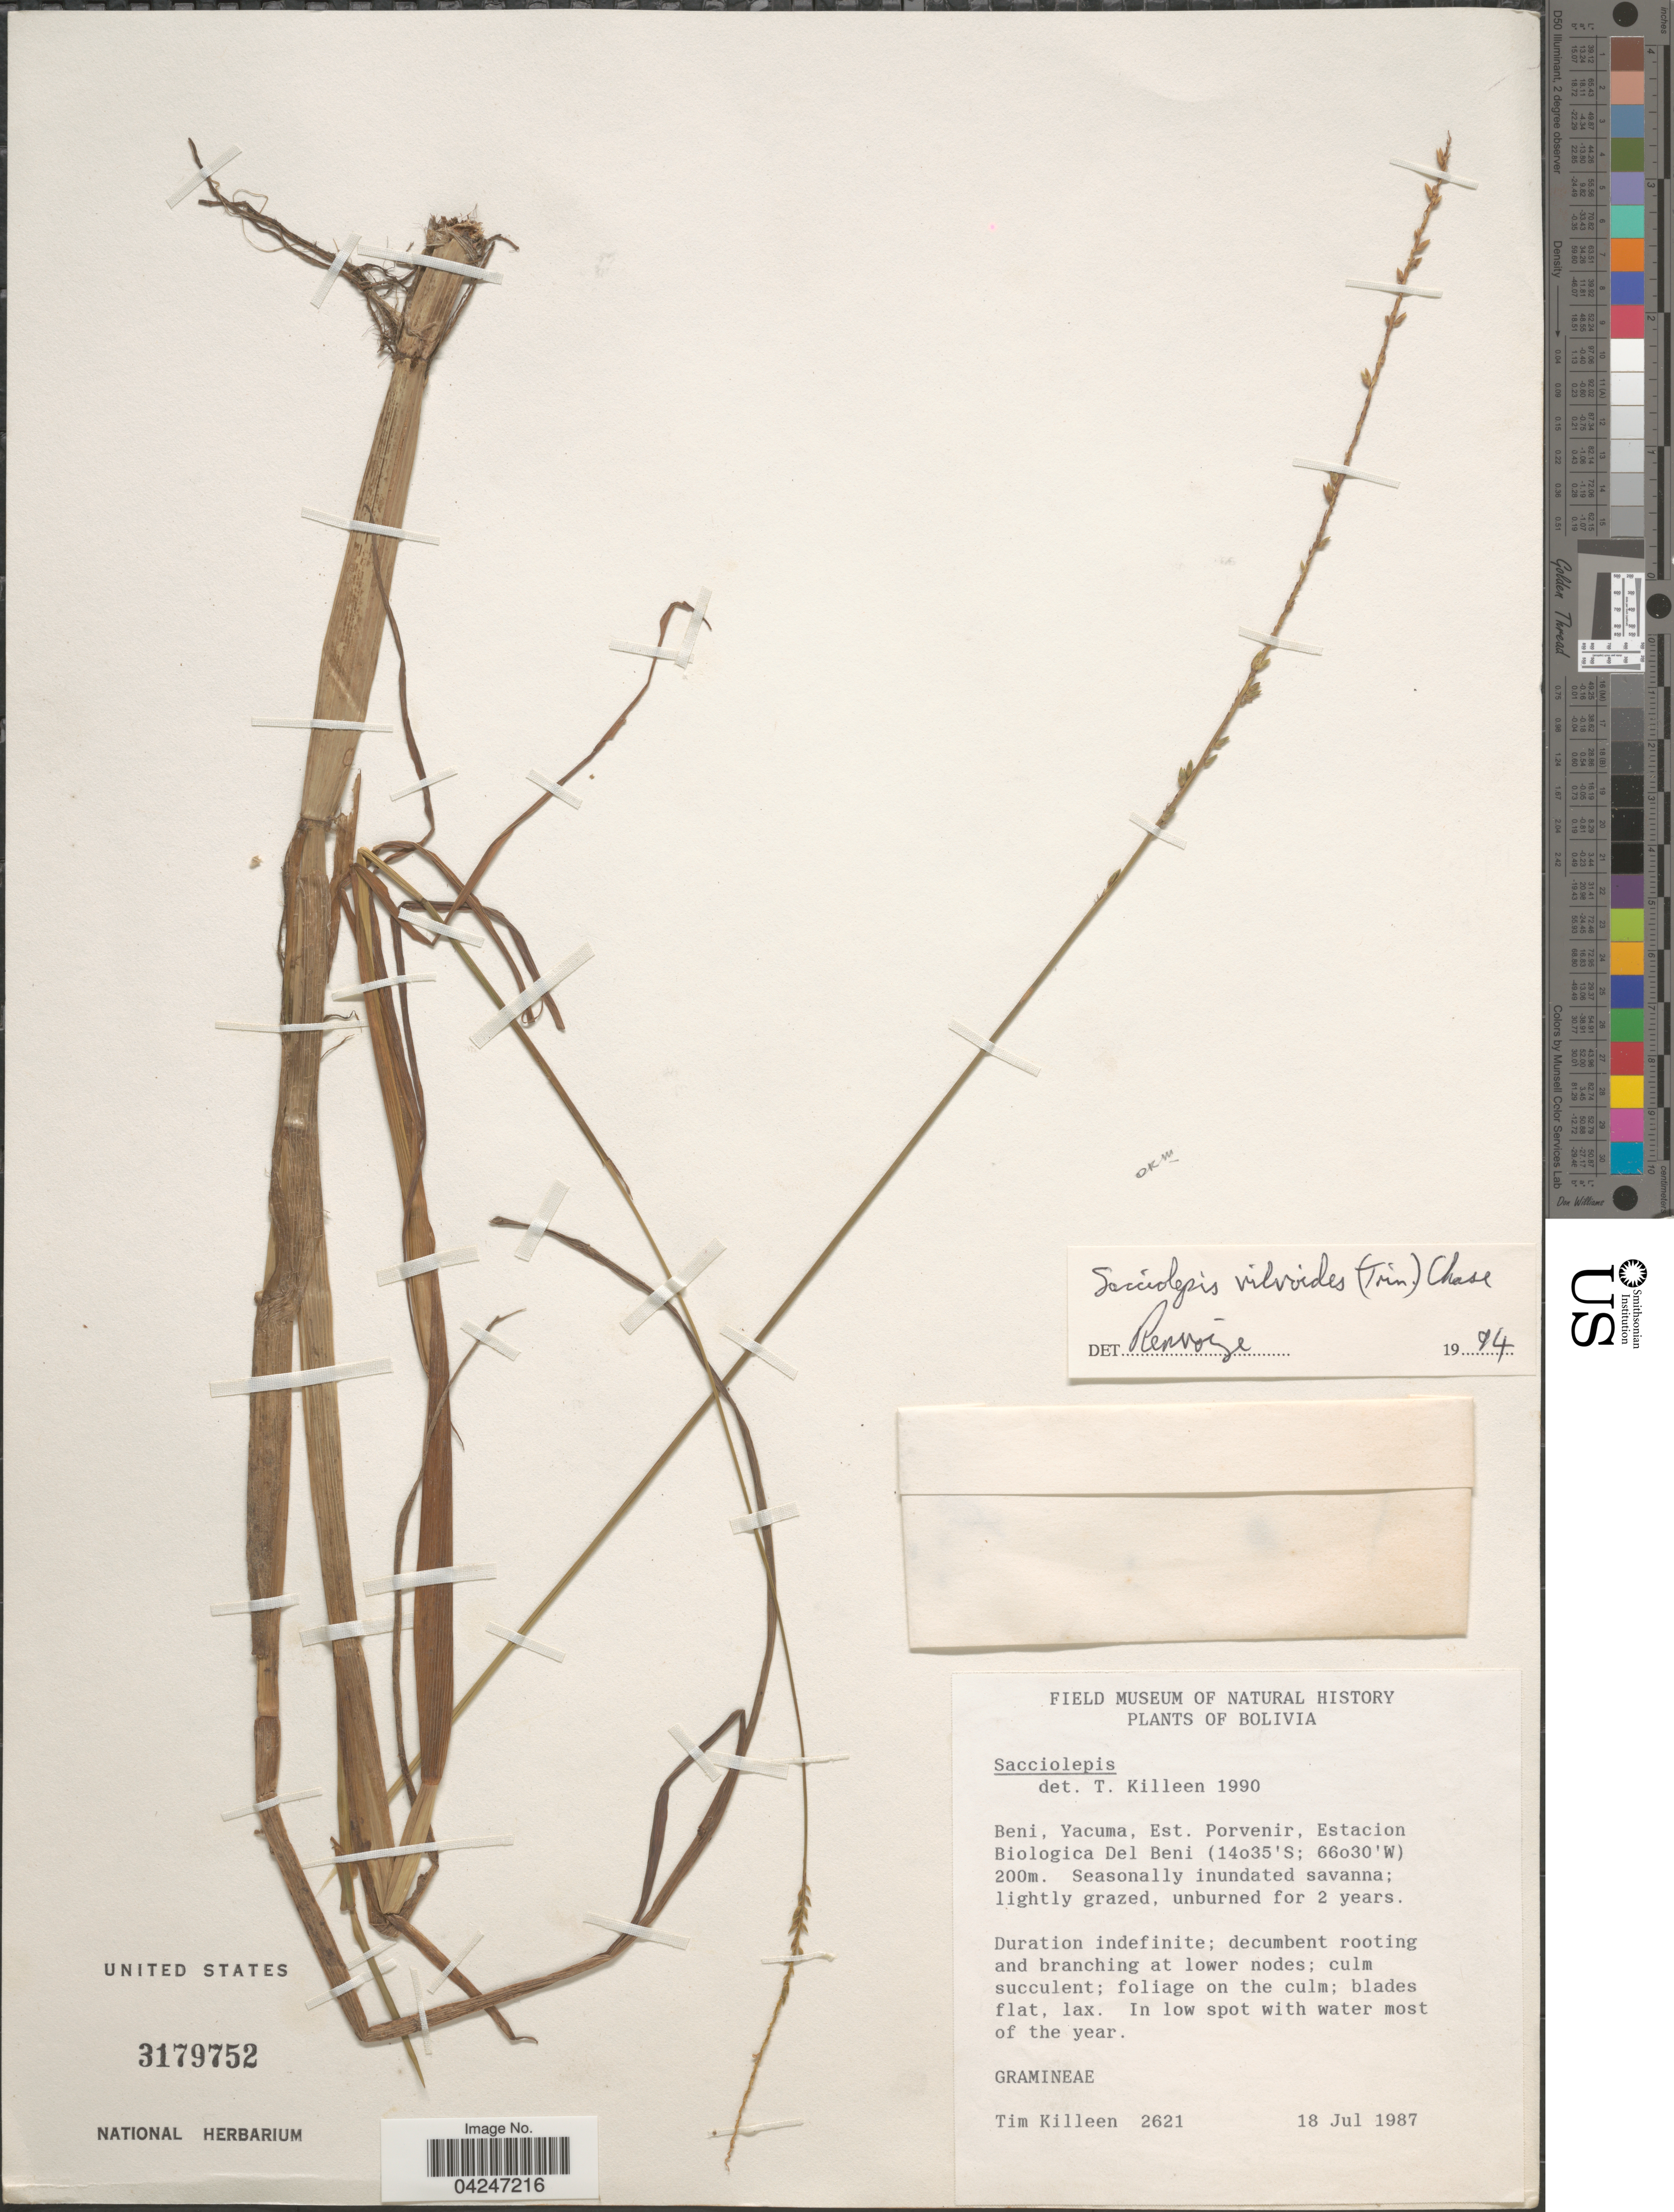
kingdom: Plantae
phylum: Tracheophyta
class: Liliopsida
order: Poales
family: Poaceae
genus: Sacciolepis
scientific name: Sacciolepis vilvoides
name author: (Trin.) Chase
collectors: T. J. Killeen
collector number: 2621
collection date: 1987-07-18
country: Bolivia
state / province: Beni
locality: Yacuma, Est. Porvenir, Estacion Biologica Del Beni.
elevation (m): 200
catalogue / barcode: US 3179752